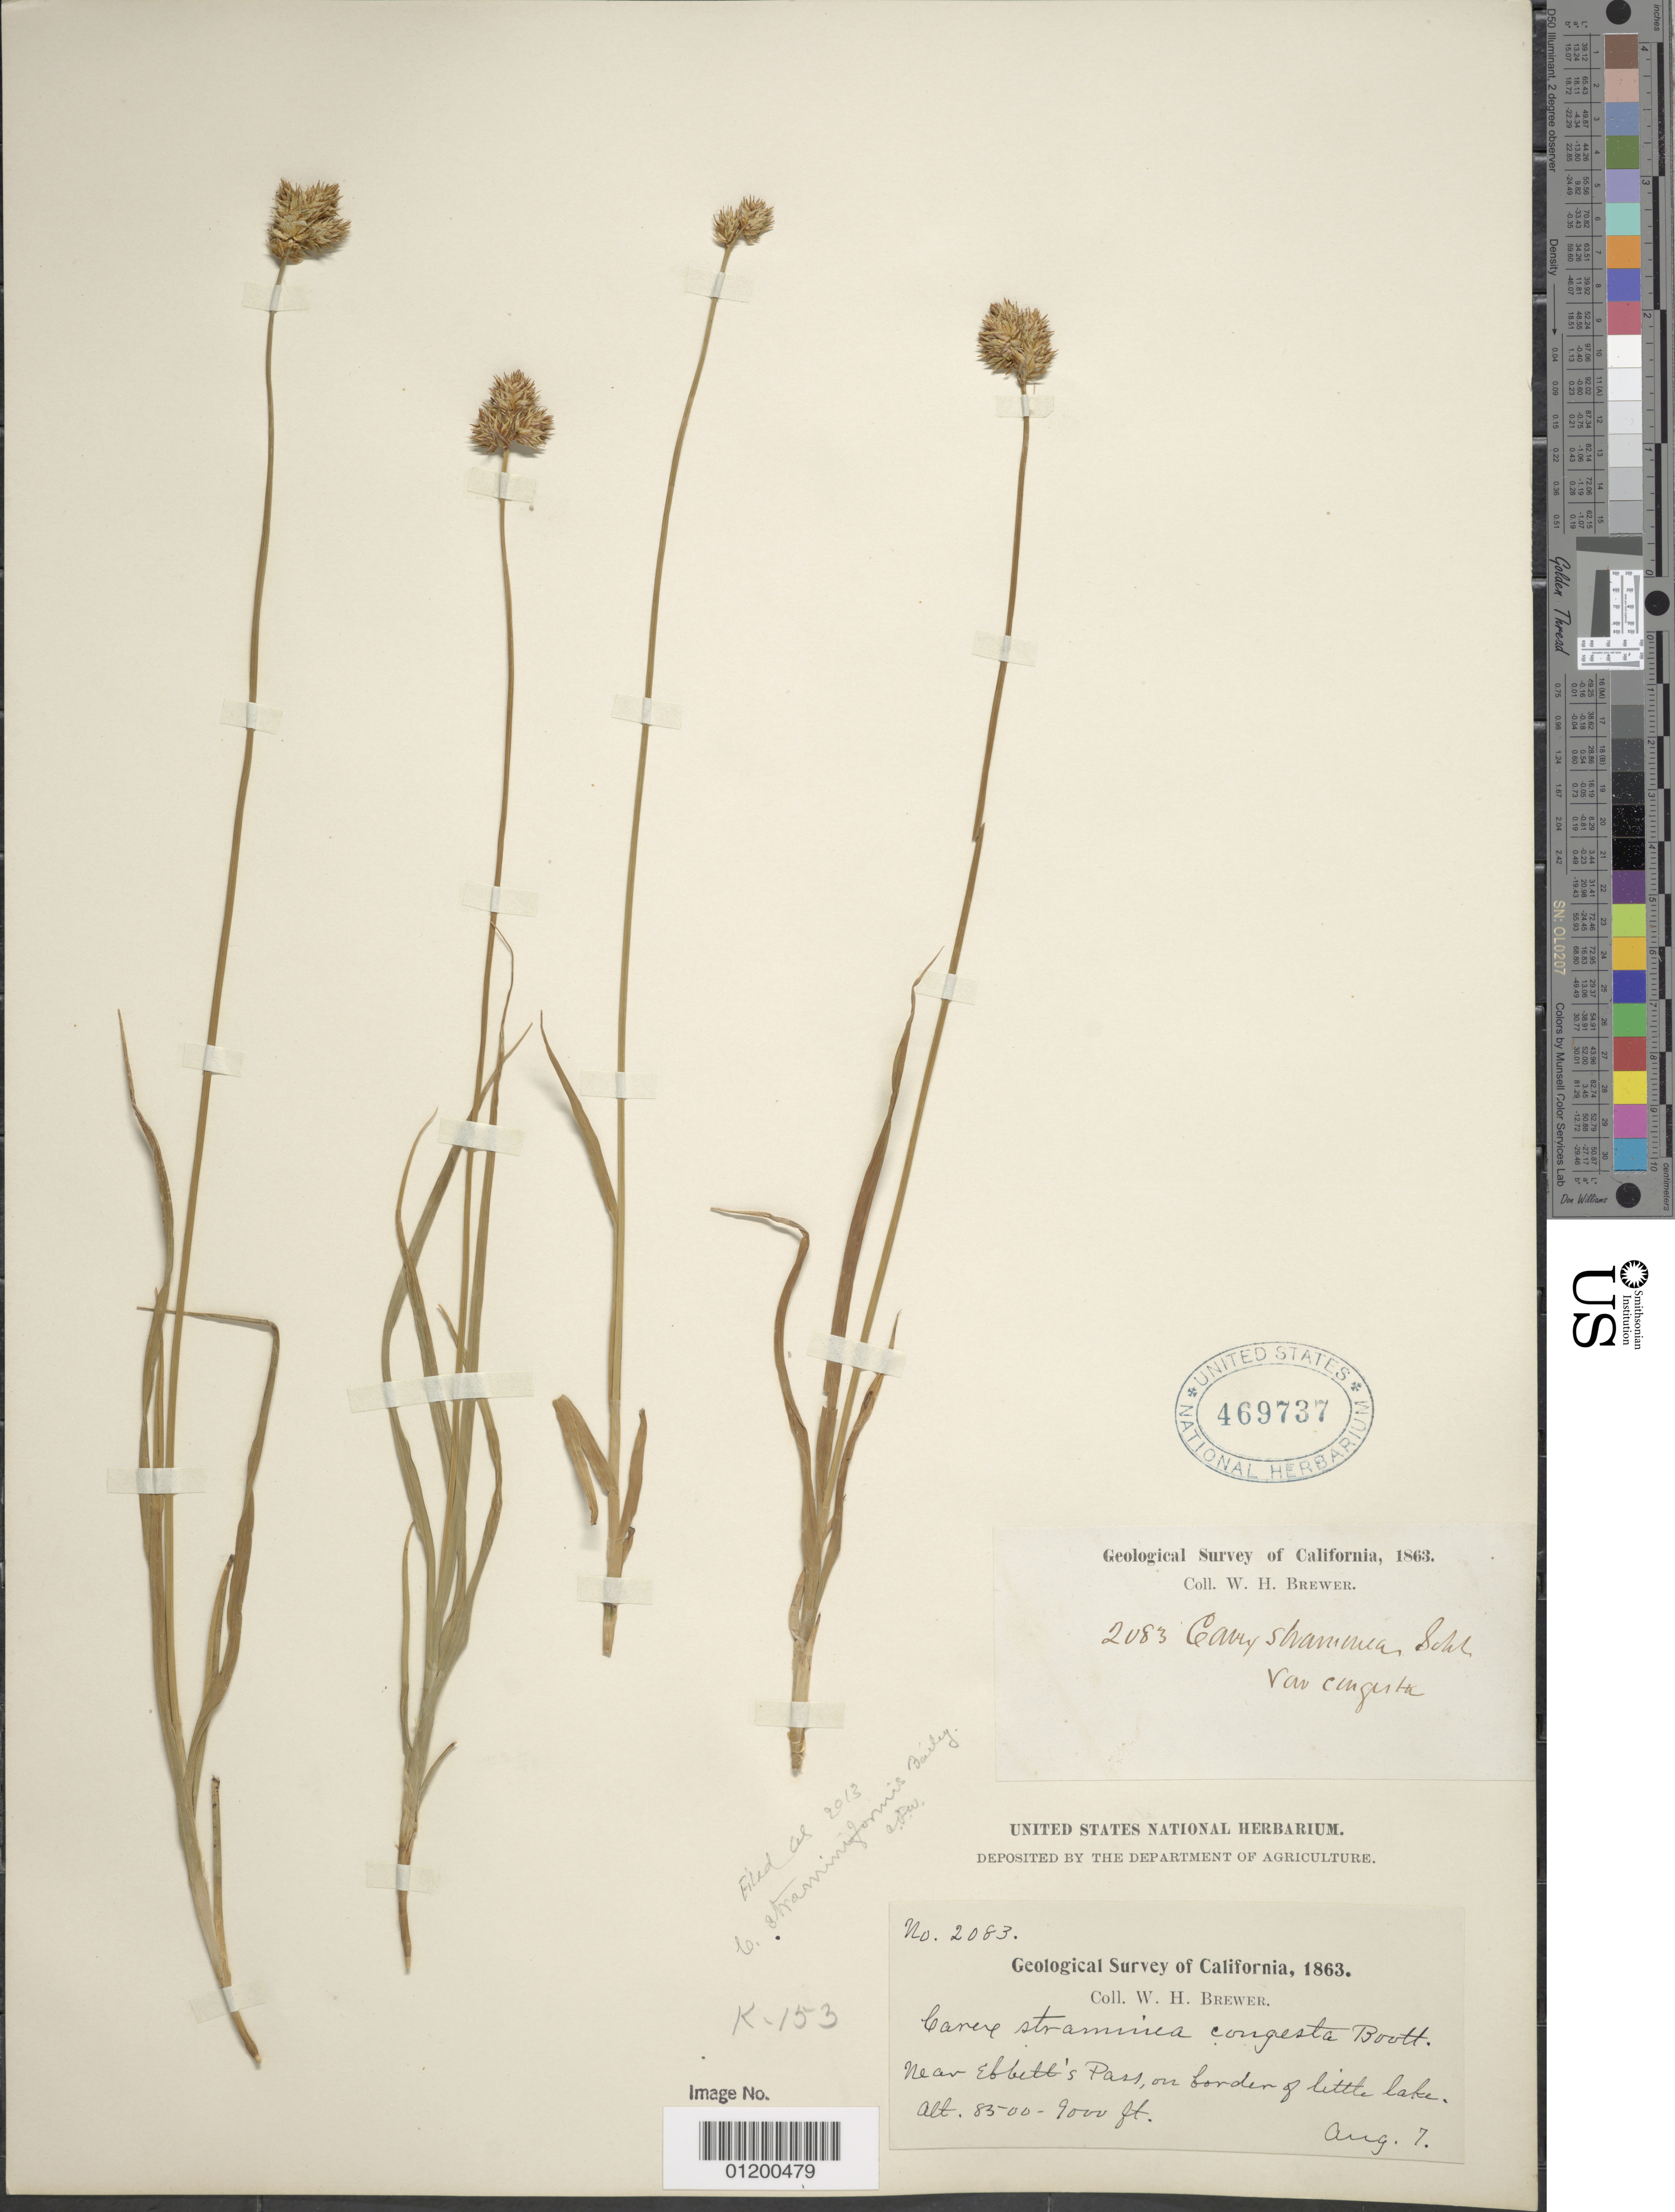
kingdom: Plantae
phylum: Tracheophyta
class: Liliopsida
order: Poales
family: Cyperaceae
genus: Carex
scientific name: Carex straminiformis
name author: L.H. Bailey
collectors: W. H. Brewer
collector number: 2083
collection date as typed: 07 Aug 1863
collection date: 1863-08-07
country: United States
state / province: California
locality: Near Ebbett's Pass.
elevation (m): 2591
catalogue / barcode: US 469737